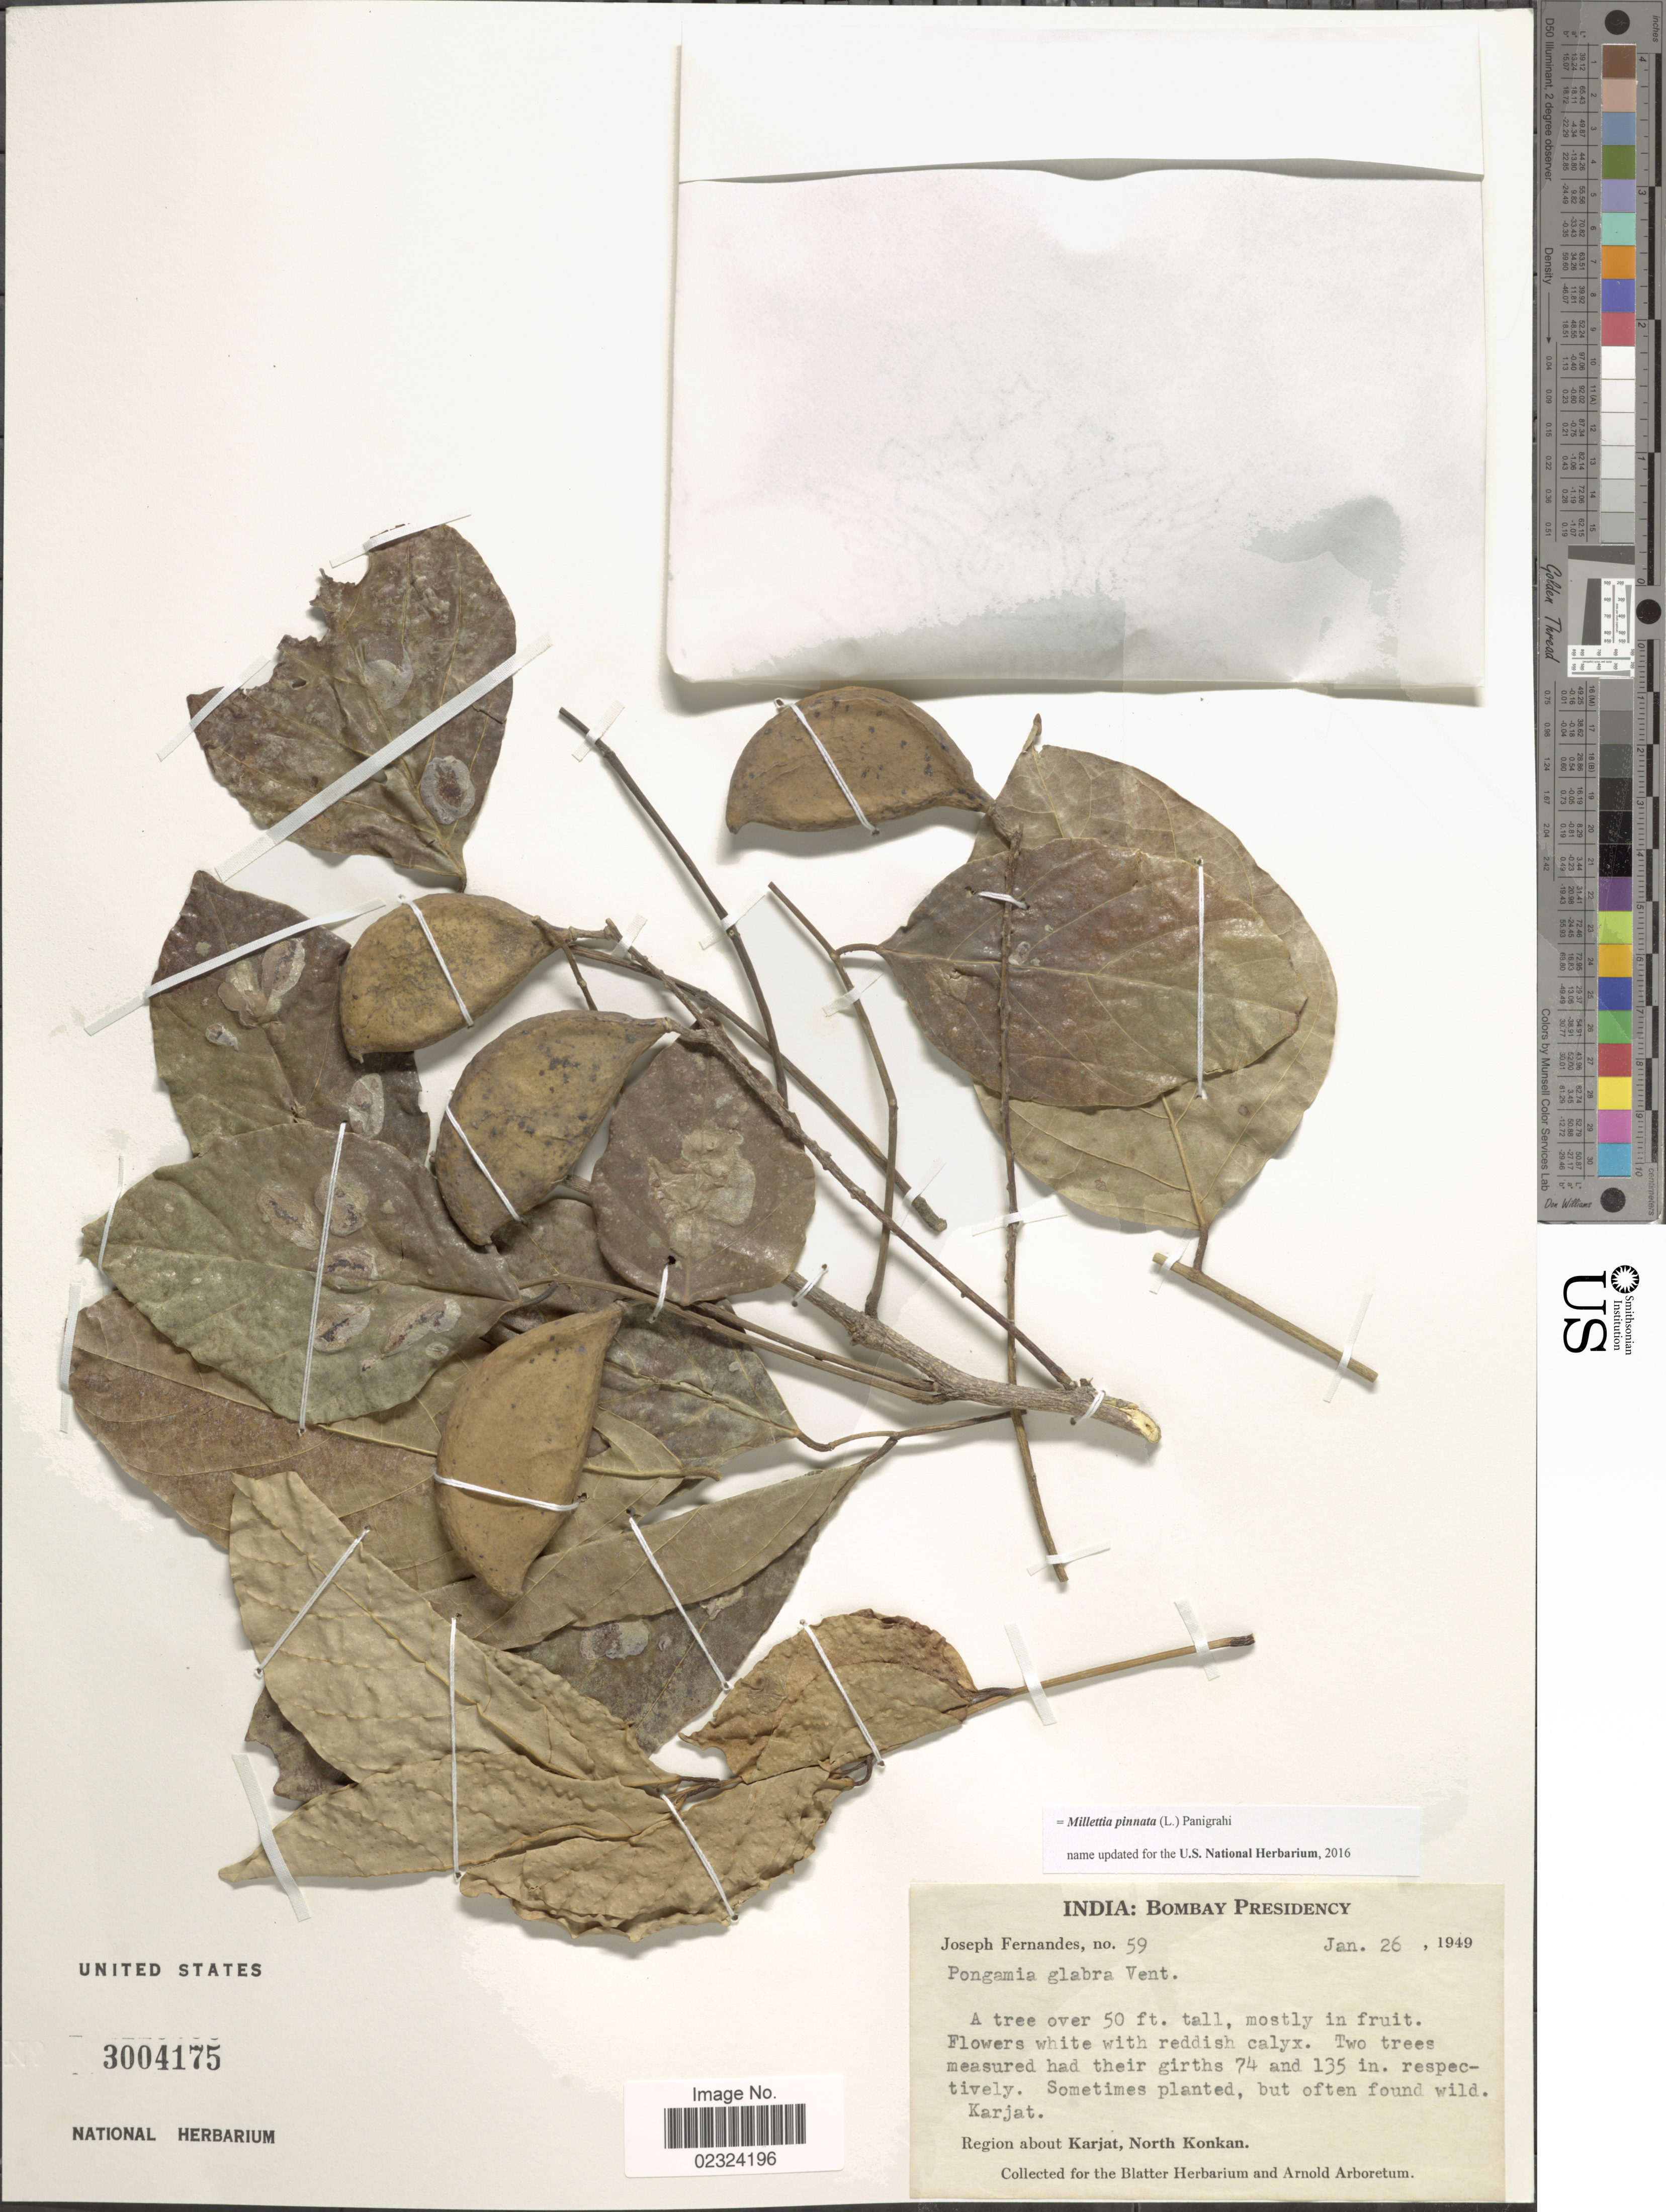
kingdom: Plantae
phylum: Tracheophyta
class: Magnoliopsida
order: Fabales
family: Fabaceae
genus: Millettia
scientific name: Millettia pinnata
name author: (L.) Panigrahi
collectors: J. Fernandes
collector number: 59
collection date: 1949-01-26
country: India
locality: Bombay Presidency. Region about Karjat, North Konkan.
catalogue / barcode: US 3004175